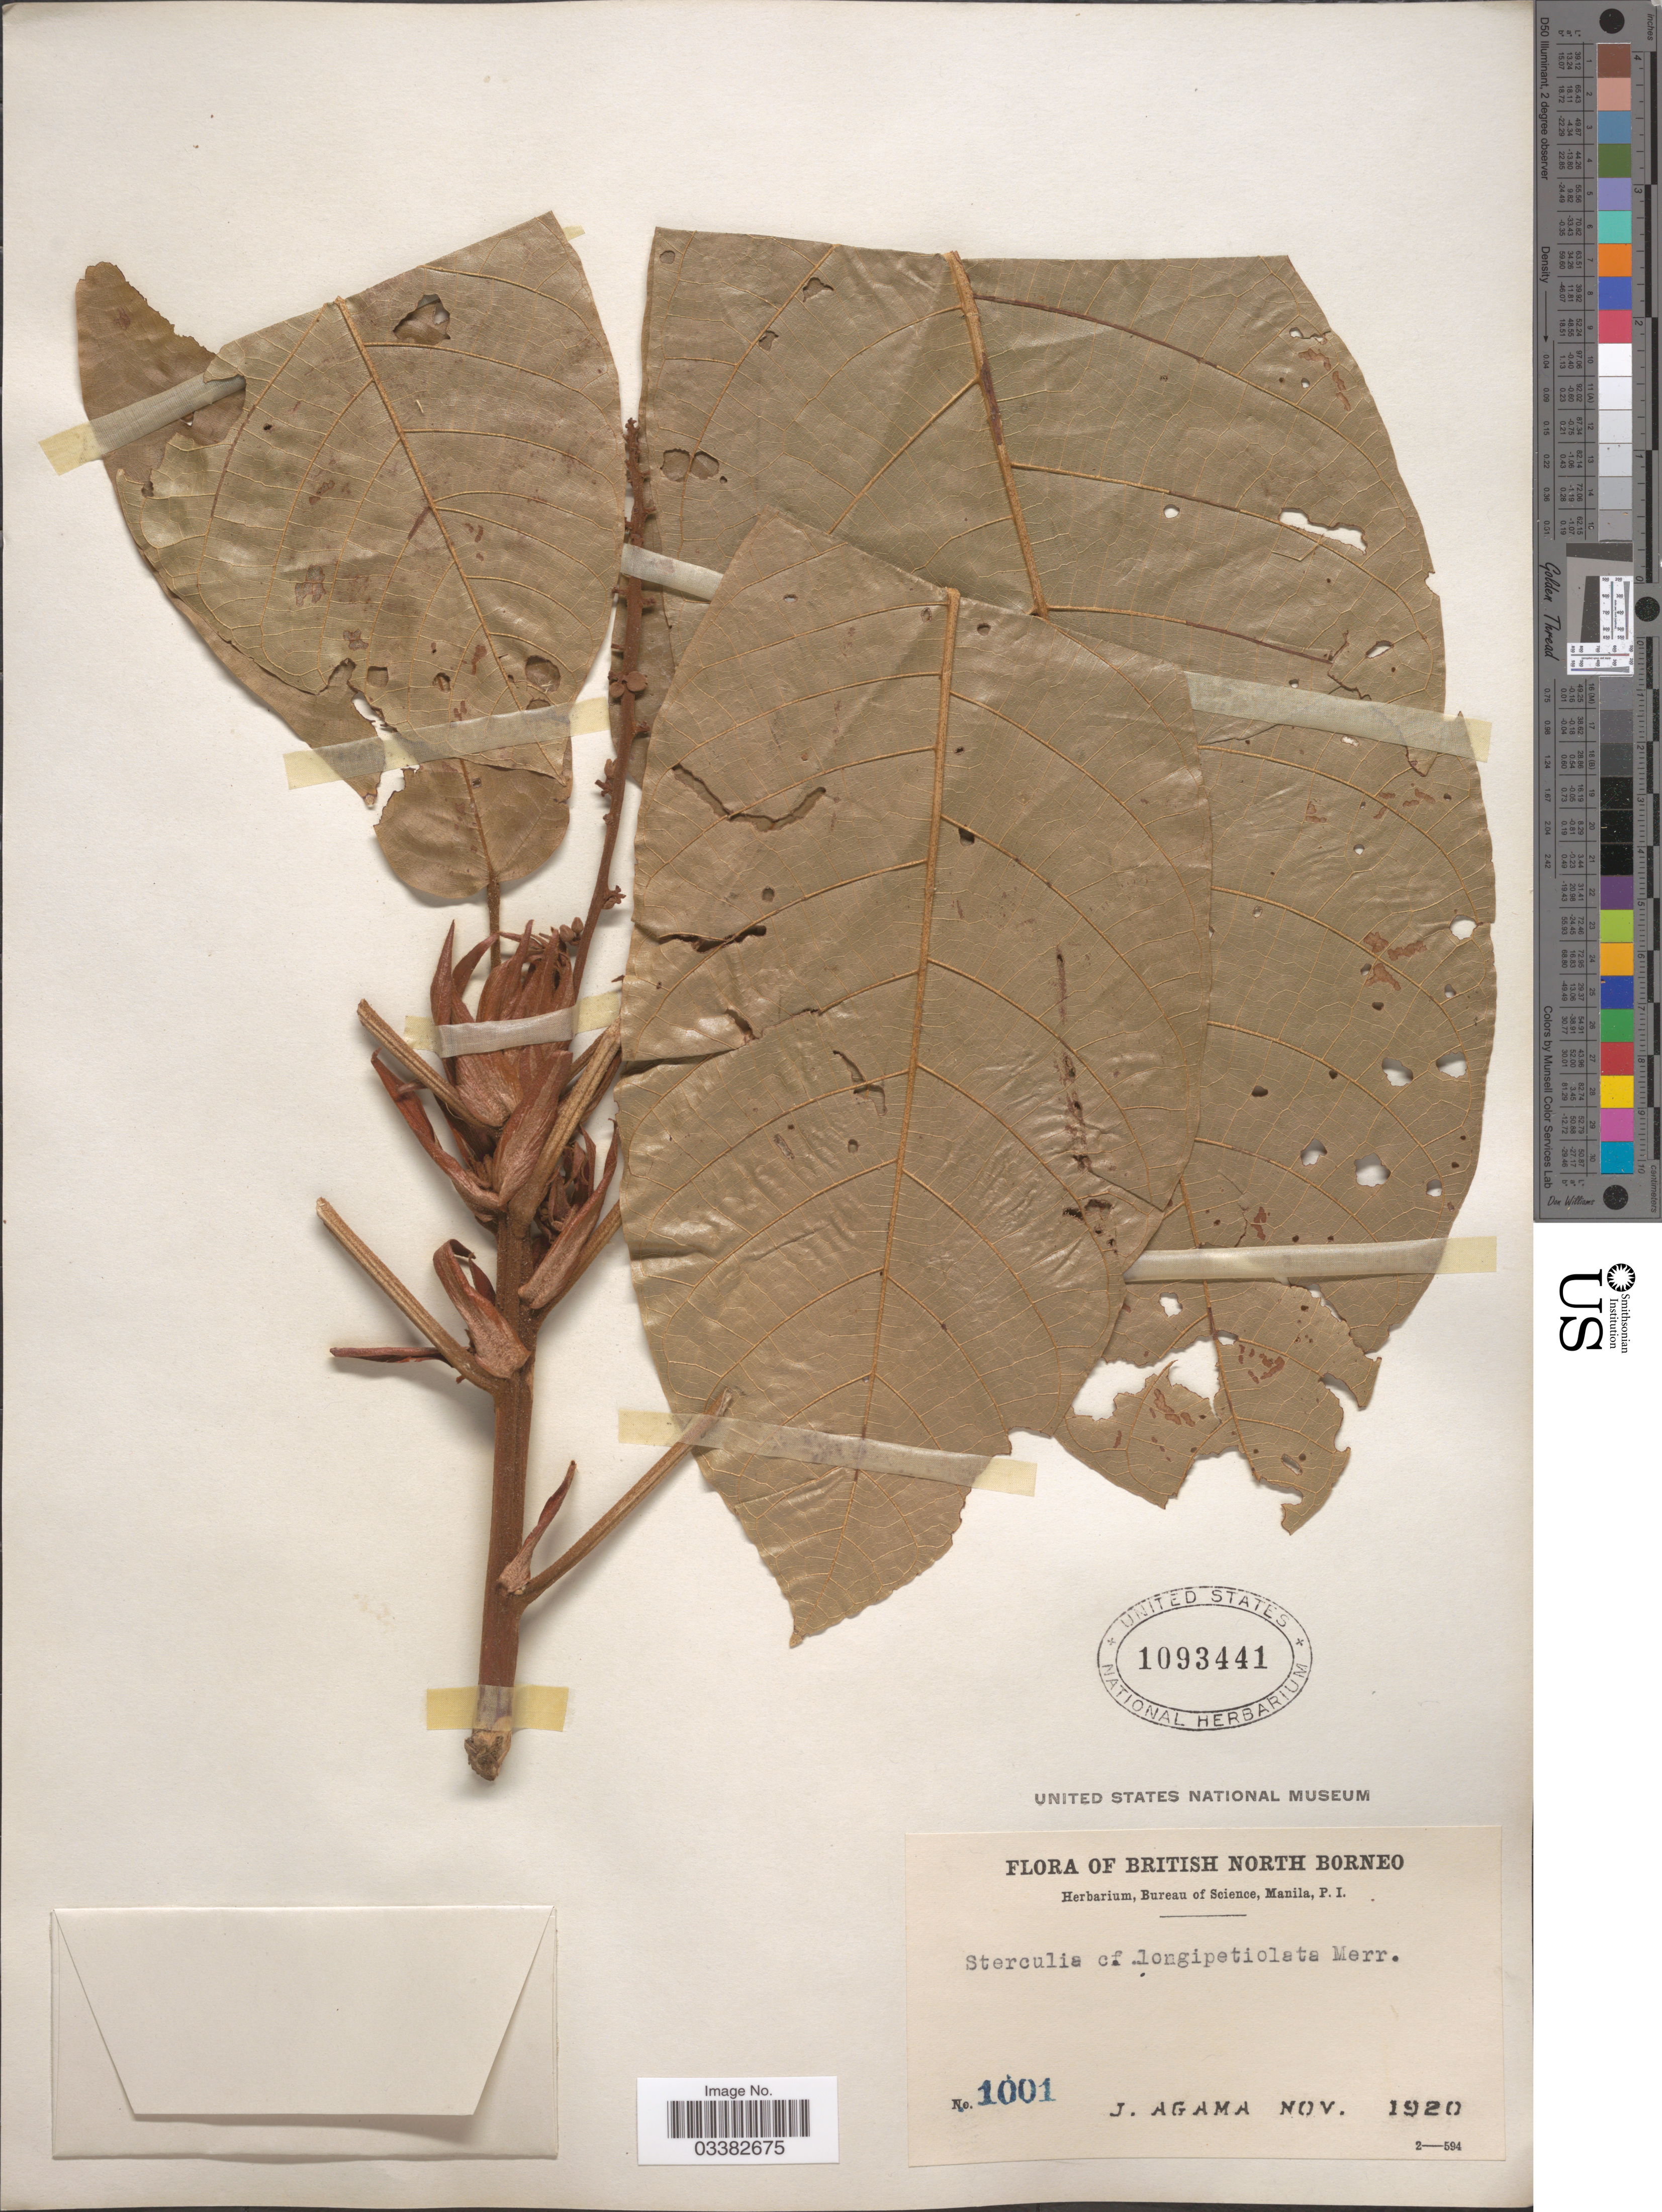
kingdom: Plantae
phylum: Tracheophyta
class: Magnoliopsida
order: Malvales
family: Malvaceae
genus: Sterculia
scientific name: Sterculia longipetiolata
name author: Merr.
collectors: J. Agama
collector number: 1001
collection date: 1920-11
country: Malaysia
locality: British North Borneo.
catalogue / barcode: US 1093441